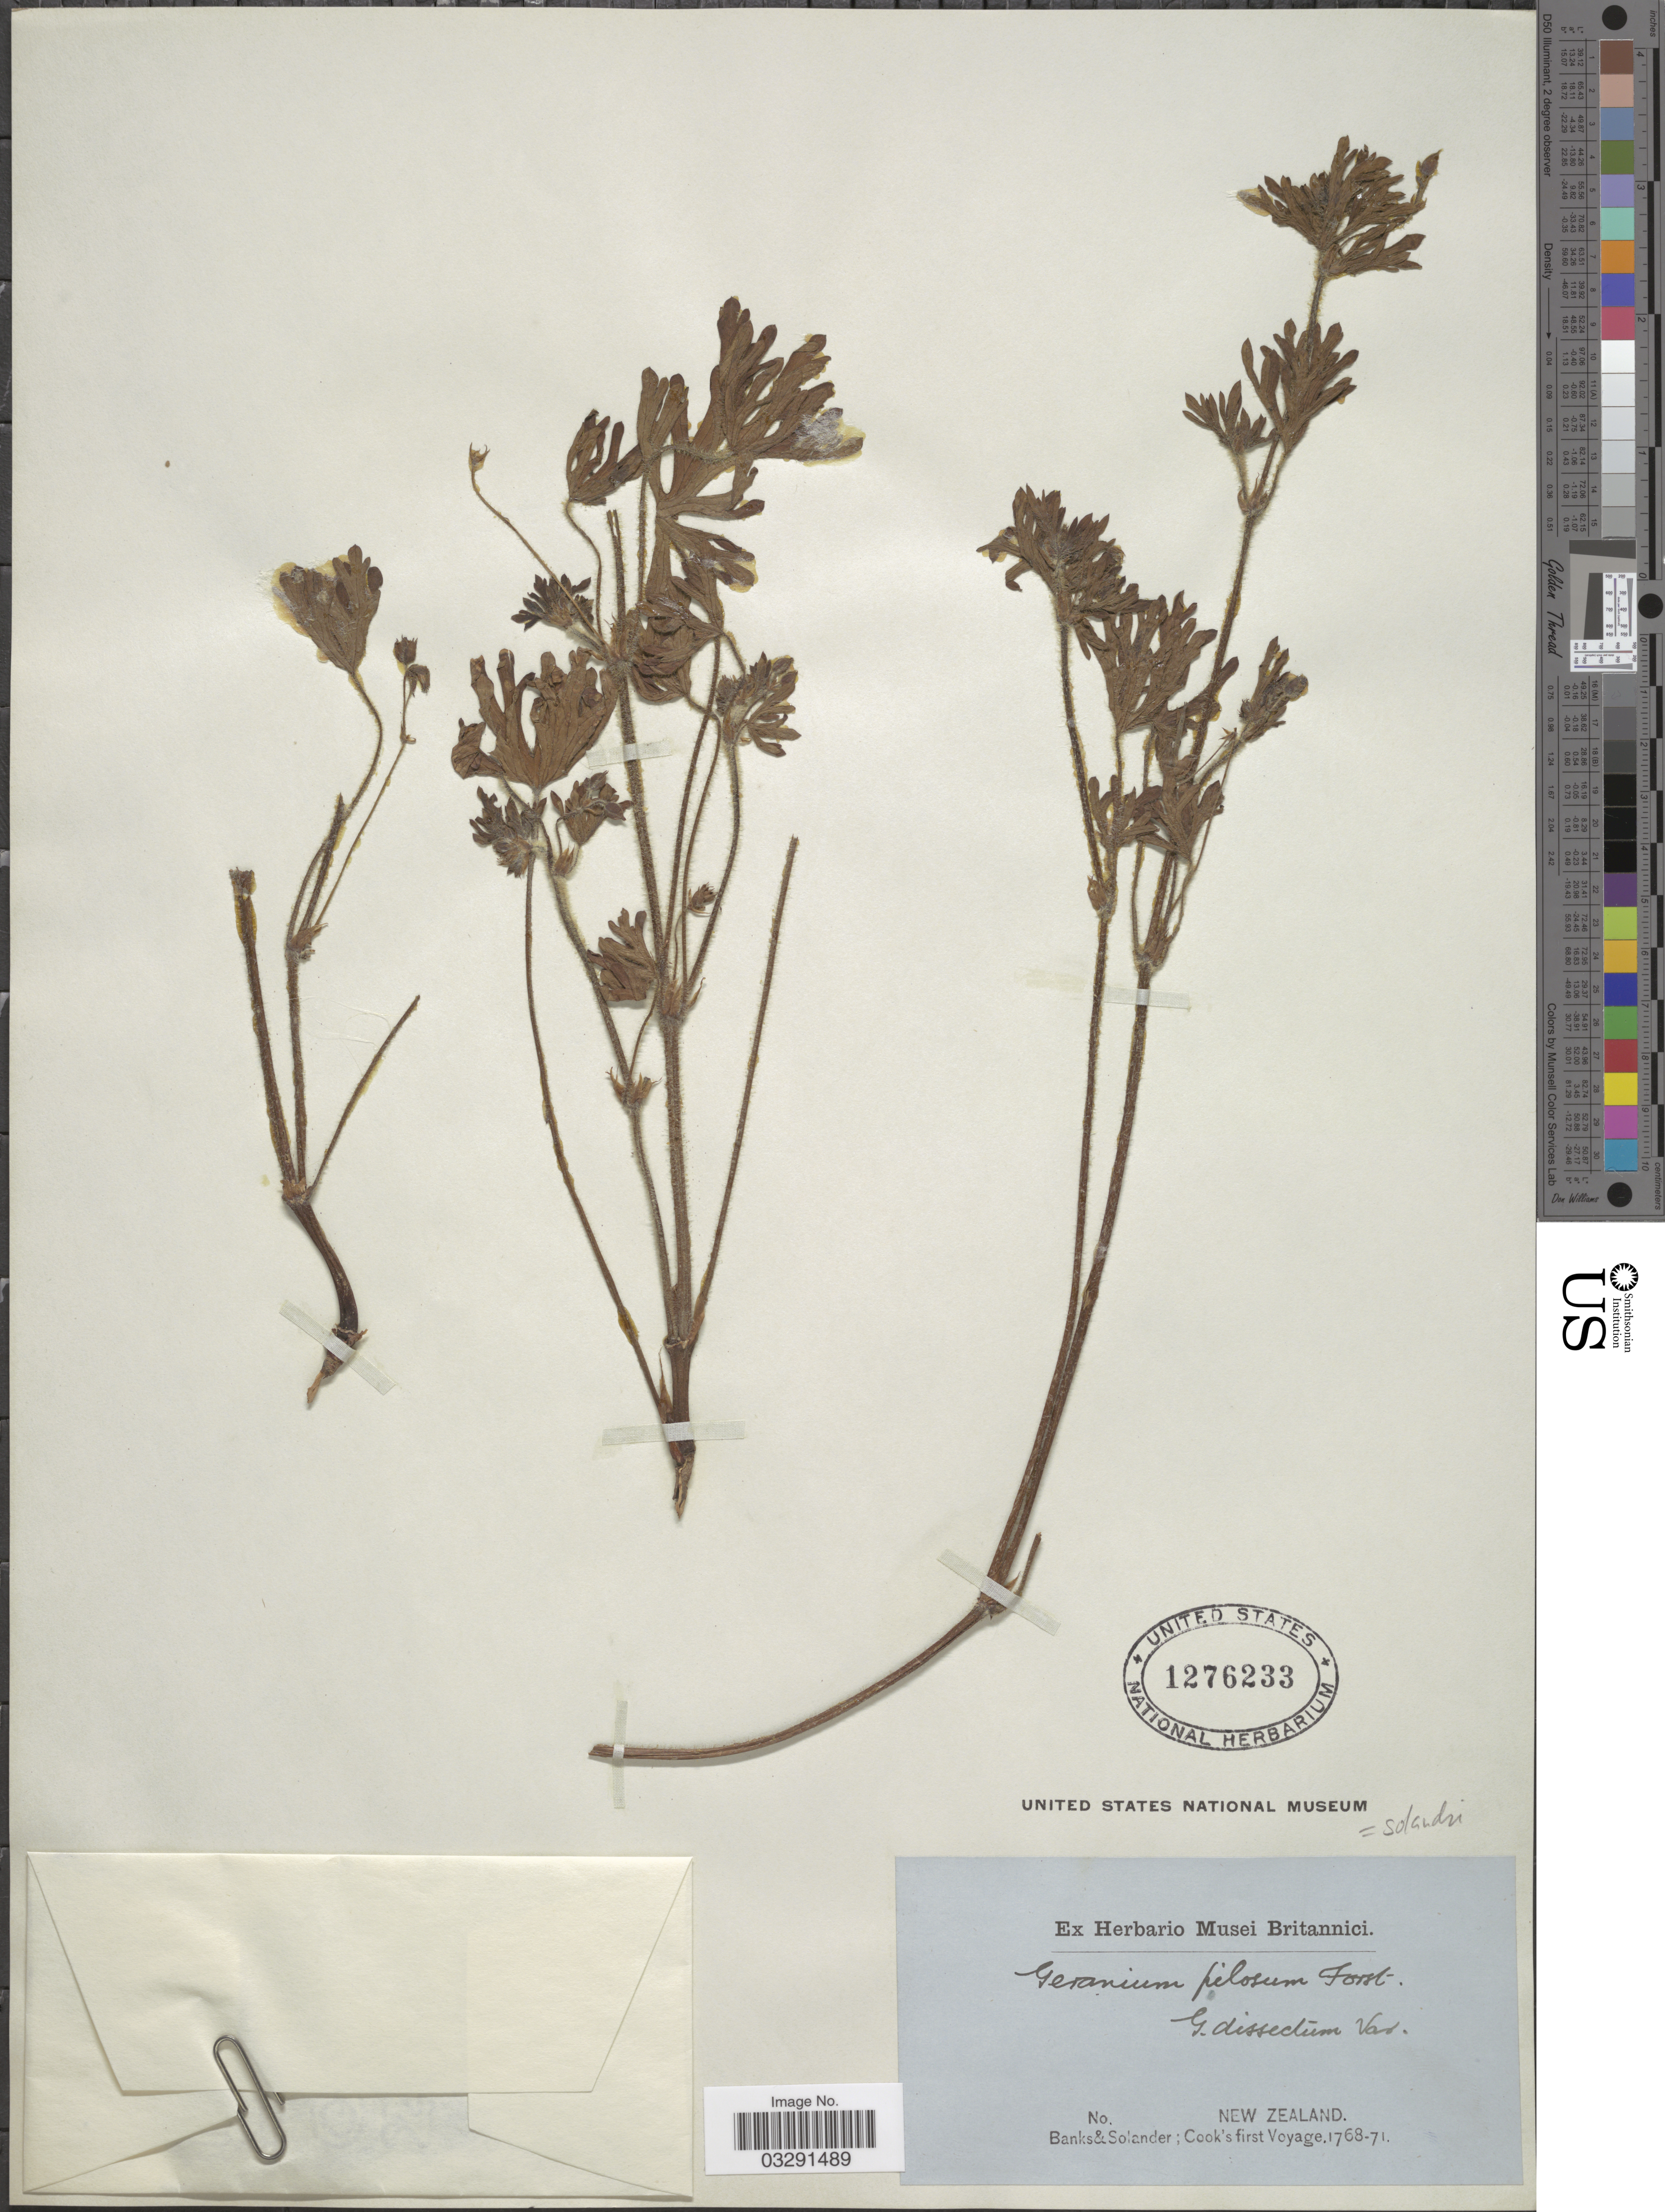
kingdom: Plantae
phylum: Tracheophyta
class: Magnoliopsida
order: Geraniales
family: Geraniaceae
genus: Geranium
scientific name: Geranium solanderi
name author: Carolin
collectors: -- Banks & -- Solander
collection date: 1768/1771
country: New Zealand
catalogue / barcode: US 1276233